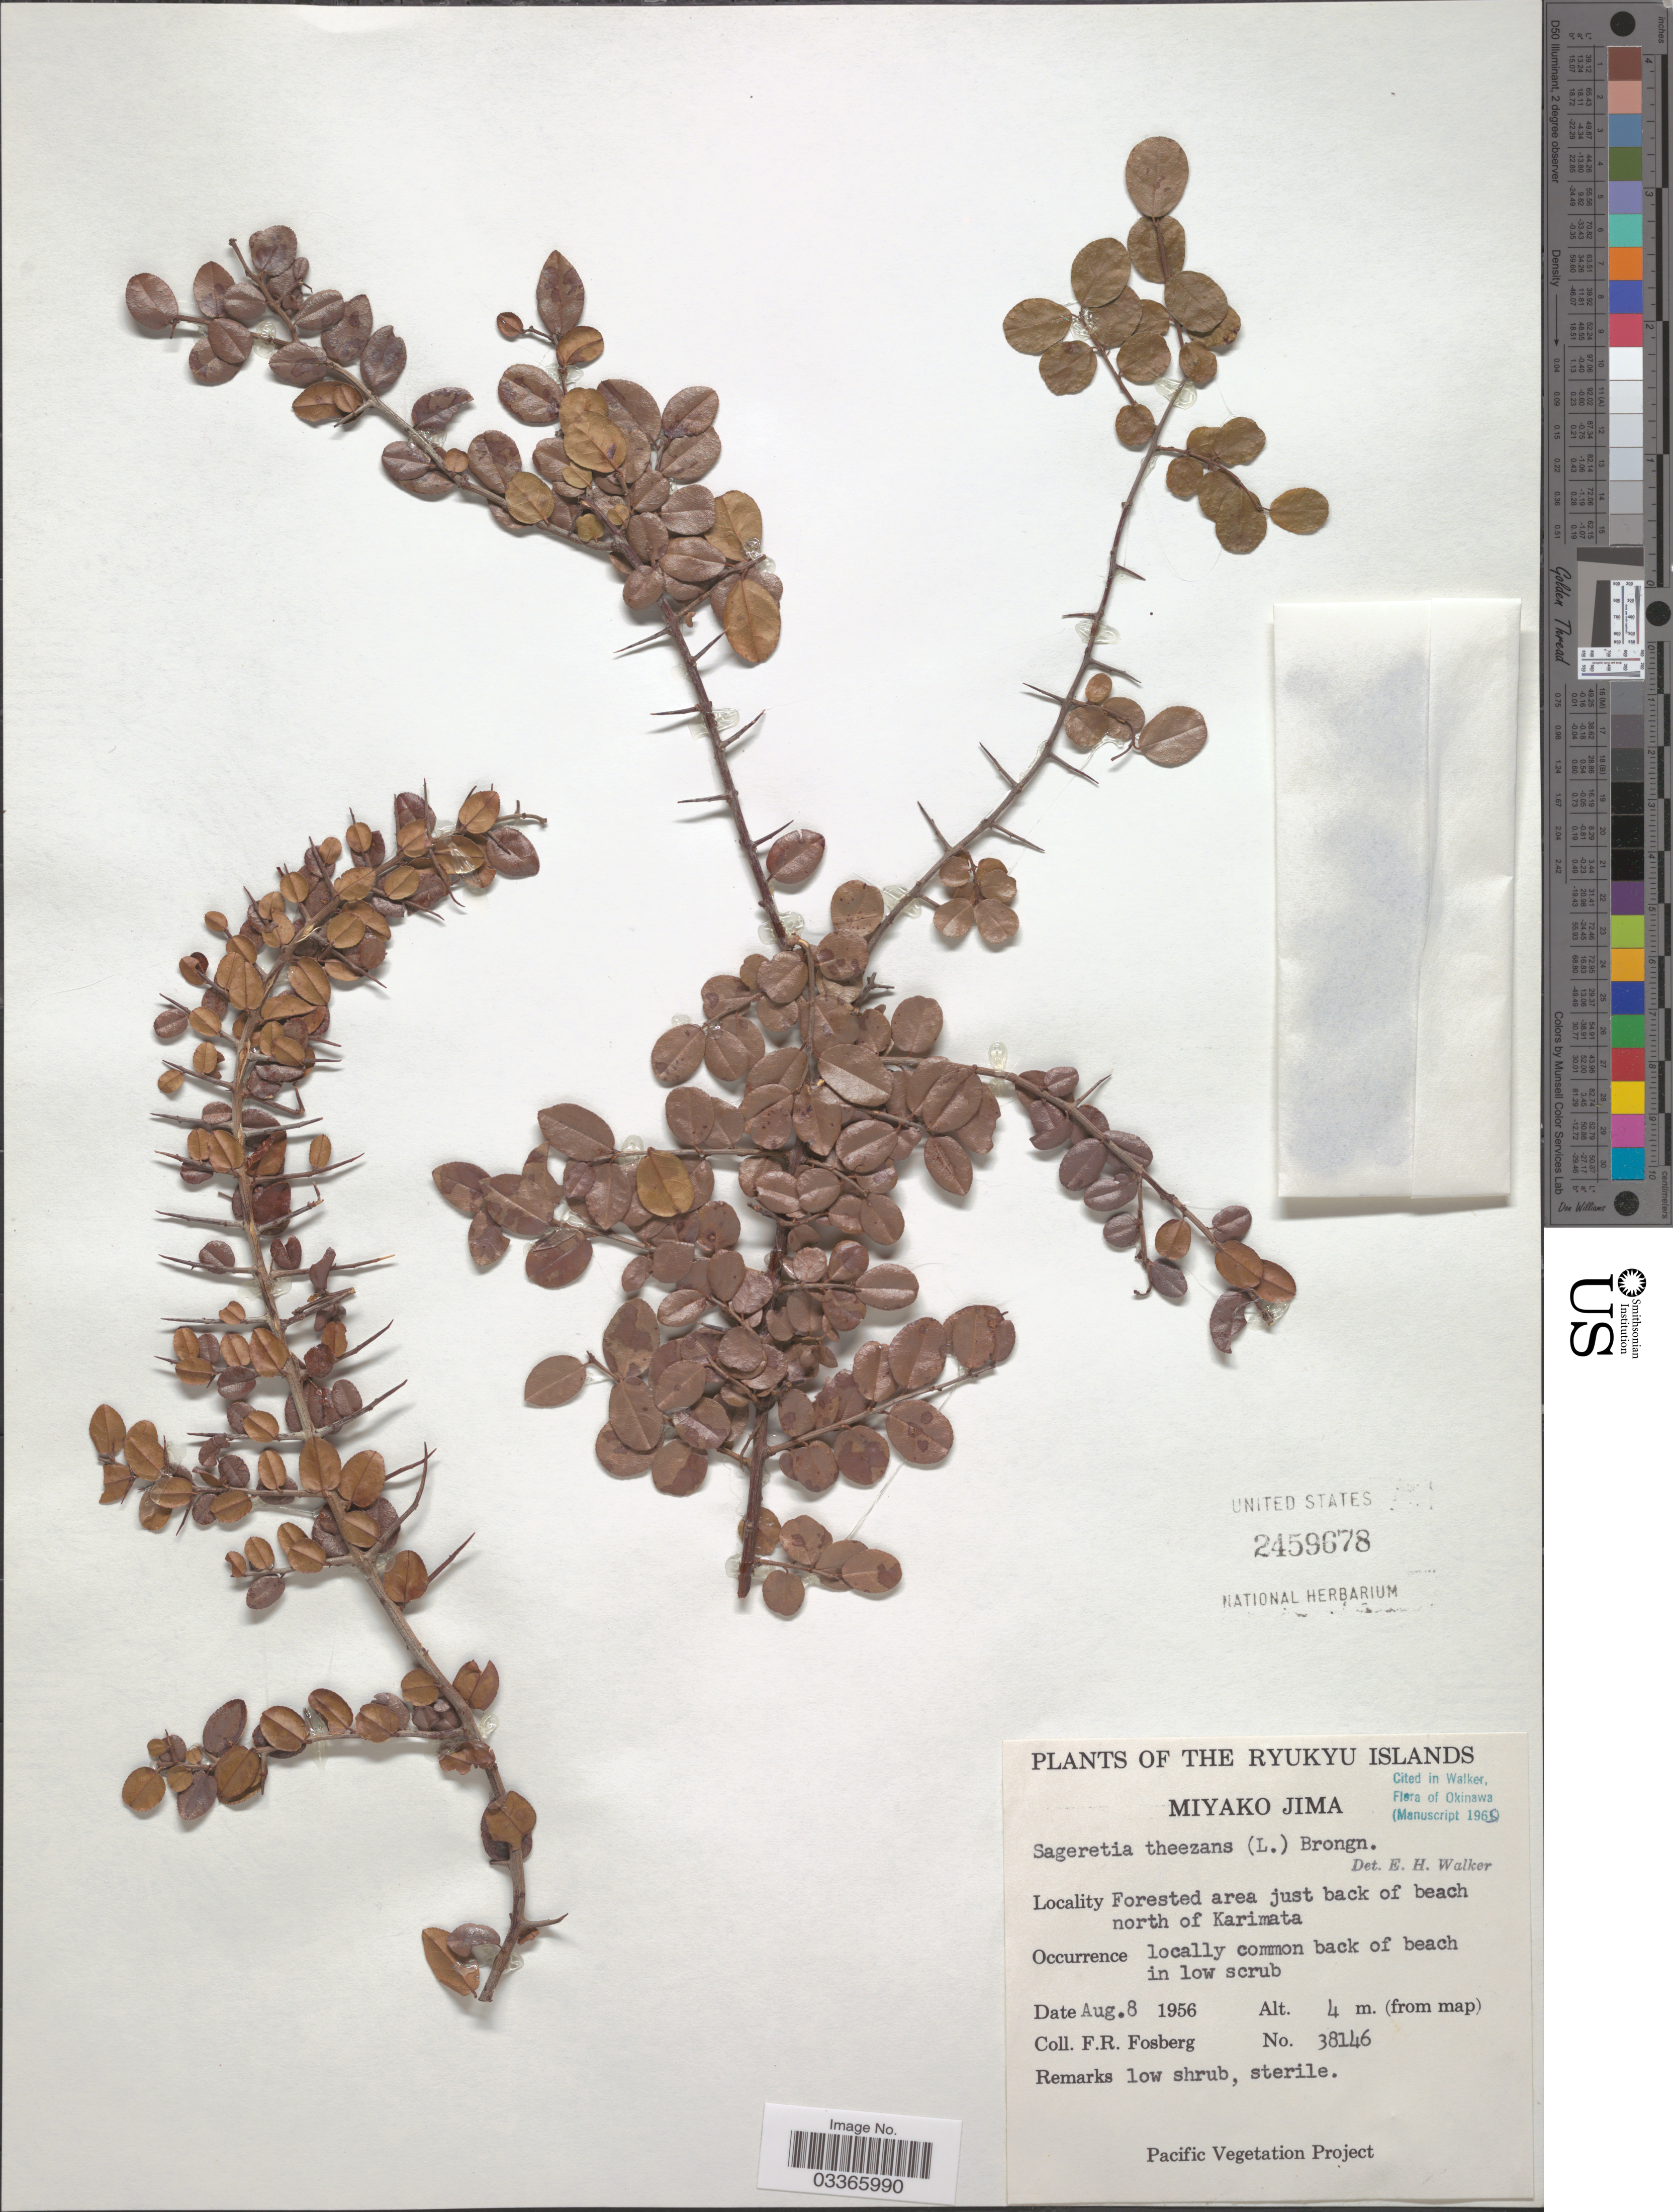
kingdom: Plantae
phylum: Tracheophyta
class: Magnoliopsida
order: Rosales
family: Rhamnaceae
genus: Sageretia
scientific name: Sageretia thea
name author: (Osbeck) M.C. Johnst.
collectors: F. R. Fosberg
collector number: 38146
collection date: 1956-08-08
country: Japan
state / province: Okinawa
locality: The Ryukyu Islands, Miyako Jima, Forested area just back of beach north of Karimata.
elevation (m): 4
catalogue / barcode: US 2459678